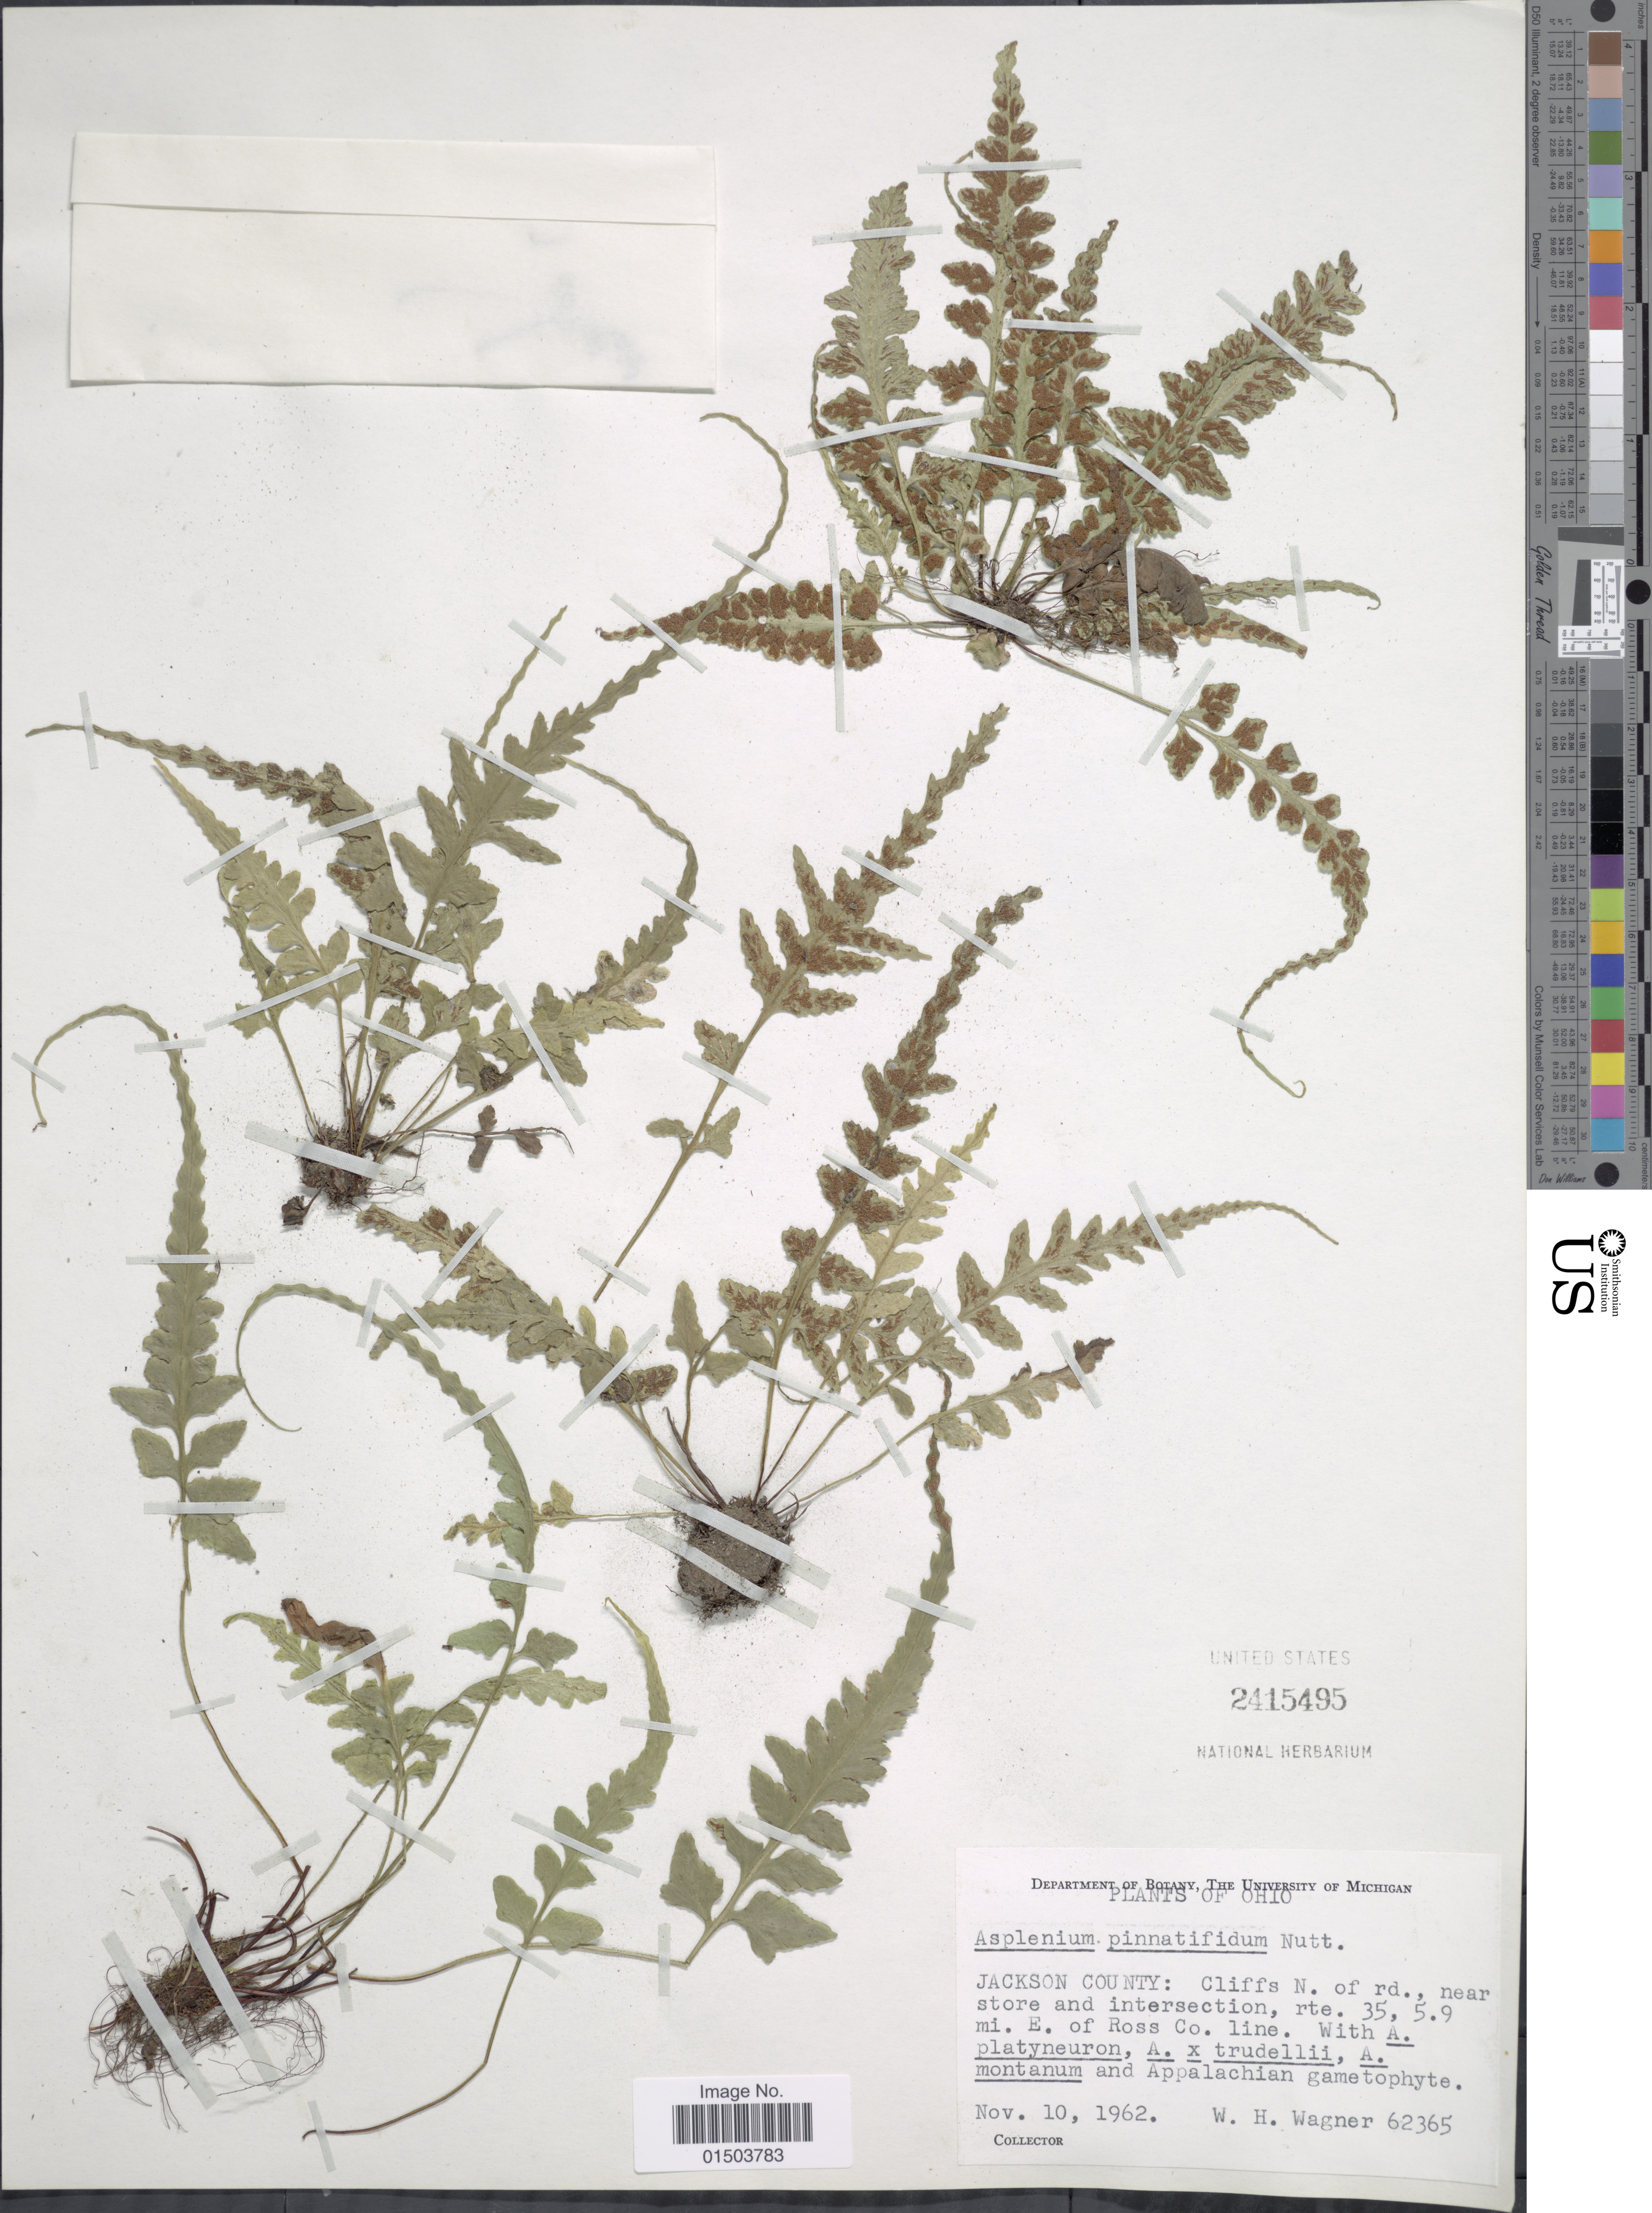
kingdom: Plantae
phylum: Tracheophyta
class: Polypodiopsida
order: Polypodiales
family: Aspleniaceae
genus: Asplenium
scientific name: Asplenium pinnatifidum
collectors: W. H. Wagner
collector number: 62365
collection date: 1962-11-10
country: United States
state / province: Ohio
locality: Jackson County: Cliffs N. of rd., near store and intersection, rte. 35, 5.9 mi. E. of Ross Co. line.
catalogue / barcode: US 2415495